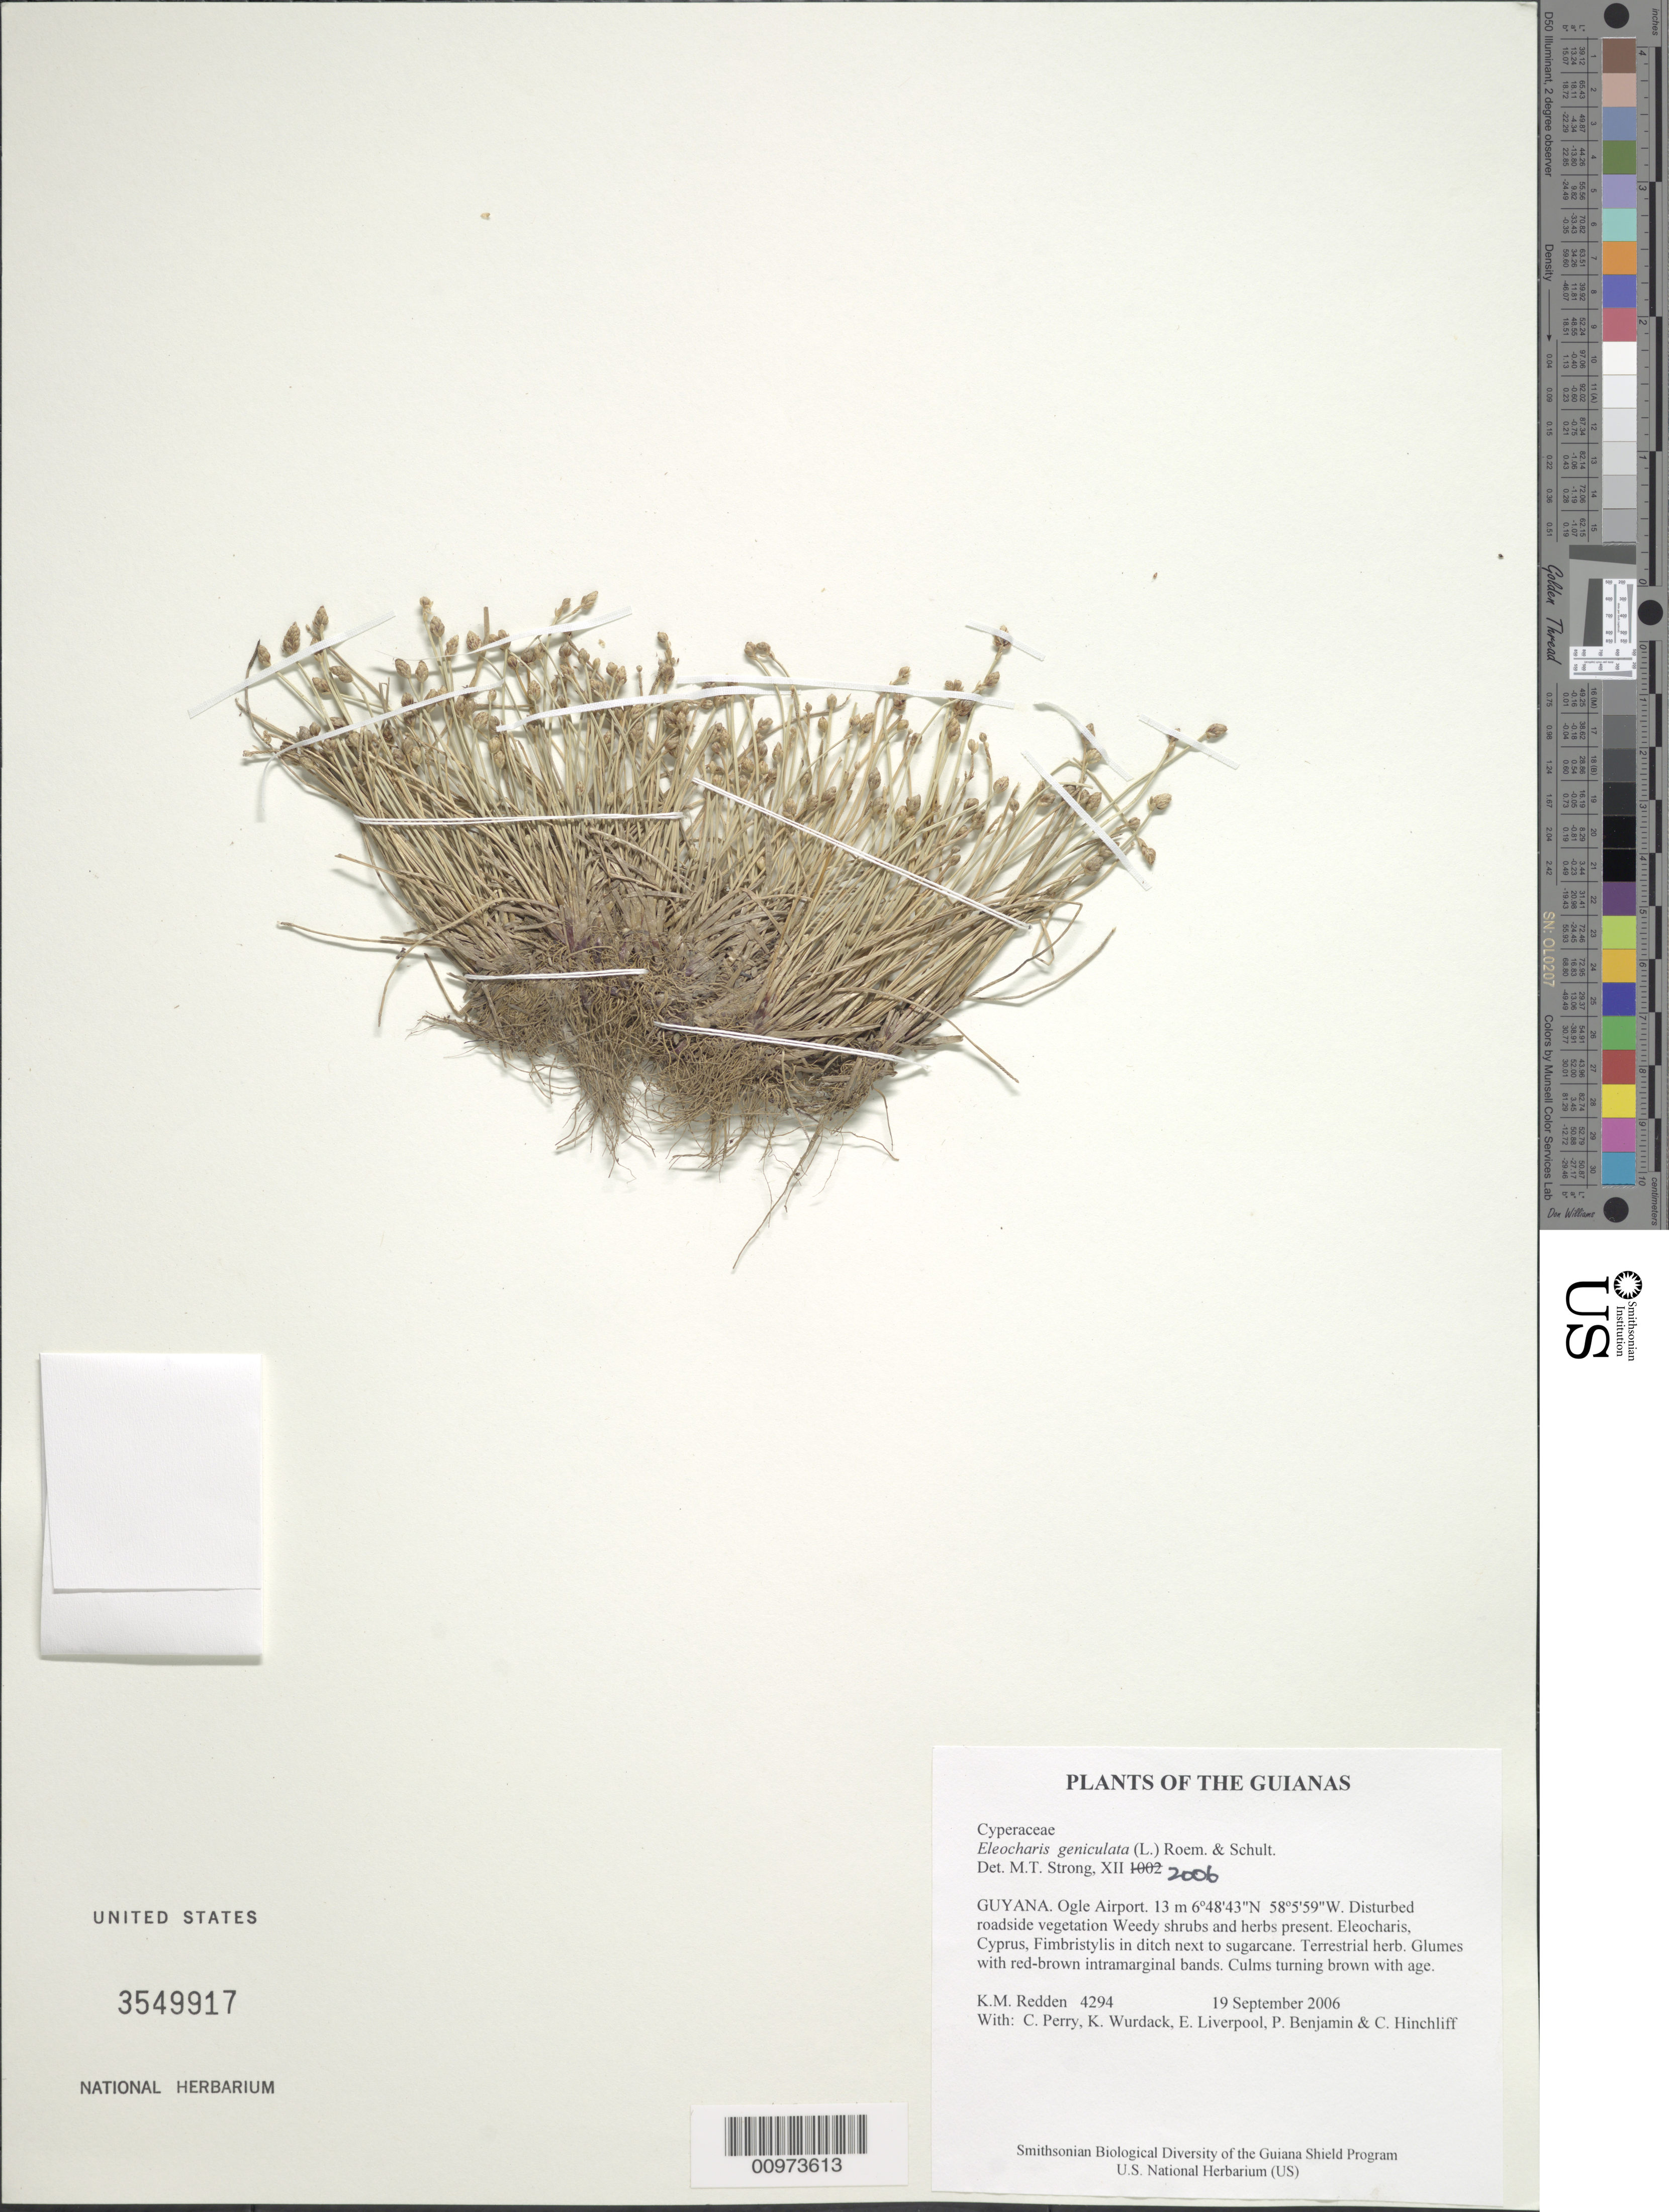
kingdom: Plantae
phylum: Tracheophyta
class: Liliopsida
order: Poales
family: Cyperaceae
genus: Eleocharis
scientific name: Eleocharis geniculata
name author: (L.) Roem. & Schult.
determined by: Strong, M. T., (US), Smithsonian Institution - National Museum of Natural History (UNITED STATES)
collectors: K. M. Redden, C. Perry, K. Wurdack, E. Liverpool, P. Benjamin & C. E. Hinchliff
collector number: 4294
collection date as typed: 19 September 2006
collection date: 2006-09-19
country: Guyana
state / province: Demerara-Mahaica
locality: Ogle Airport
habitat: Disturbed roadside vegetation. Weedy shrubs and herbs present. Eleocharis, Cyprus, Fimbristylis in ditch next to sugarcane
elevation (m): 13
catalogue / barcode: US 3549917